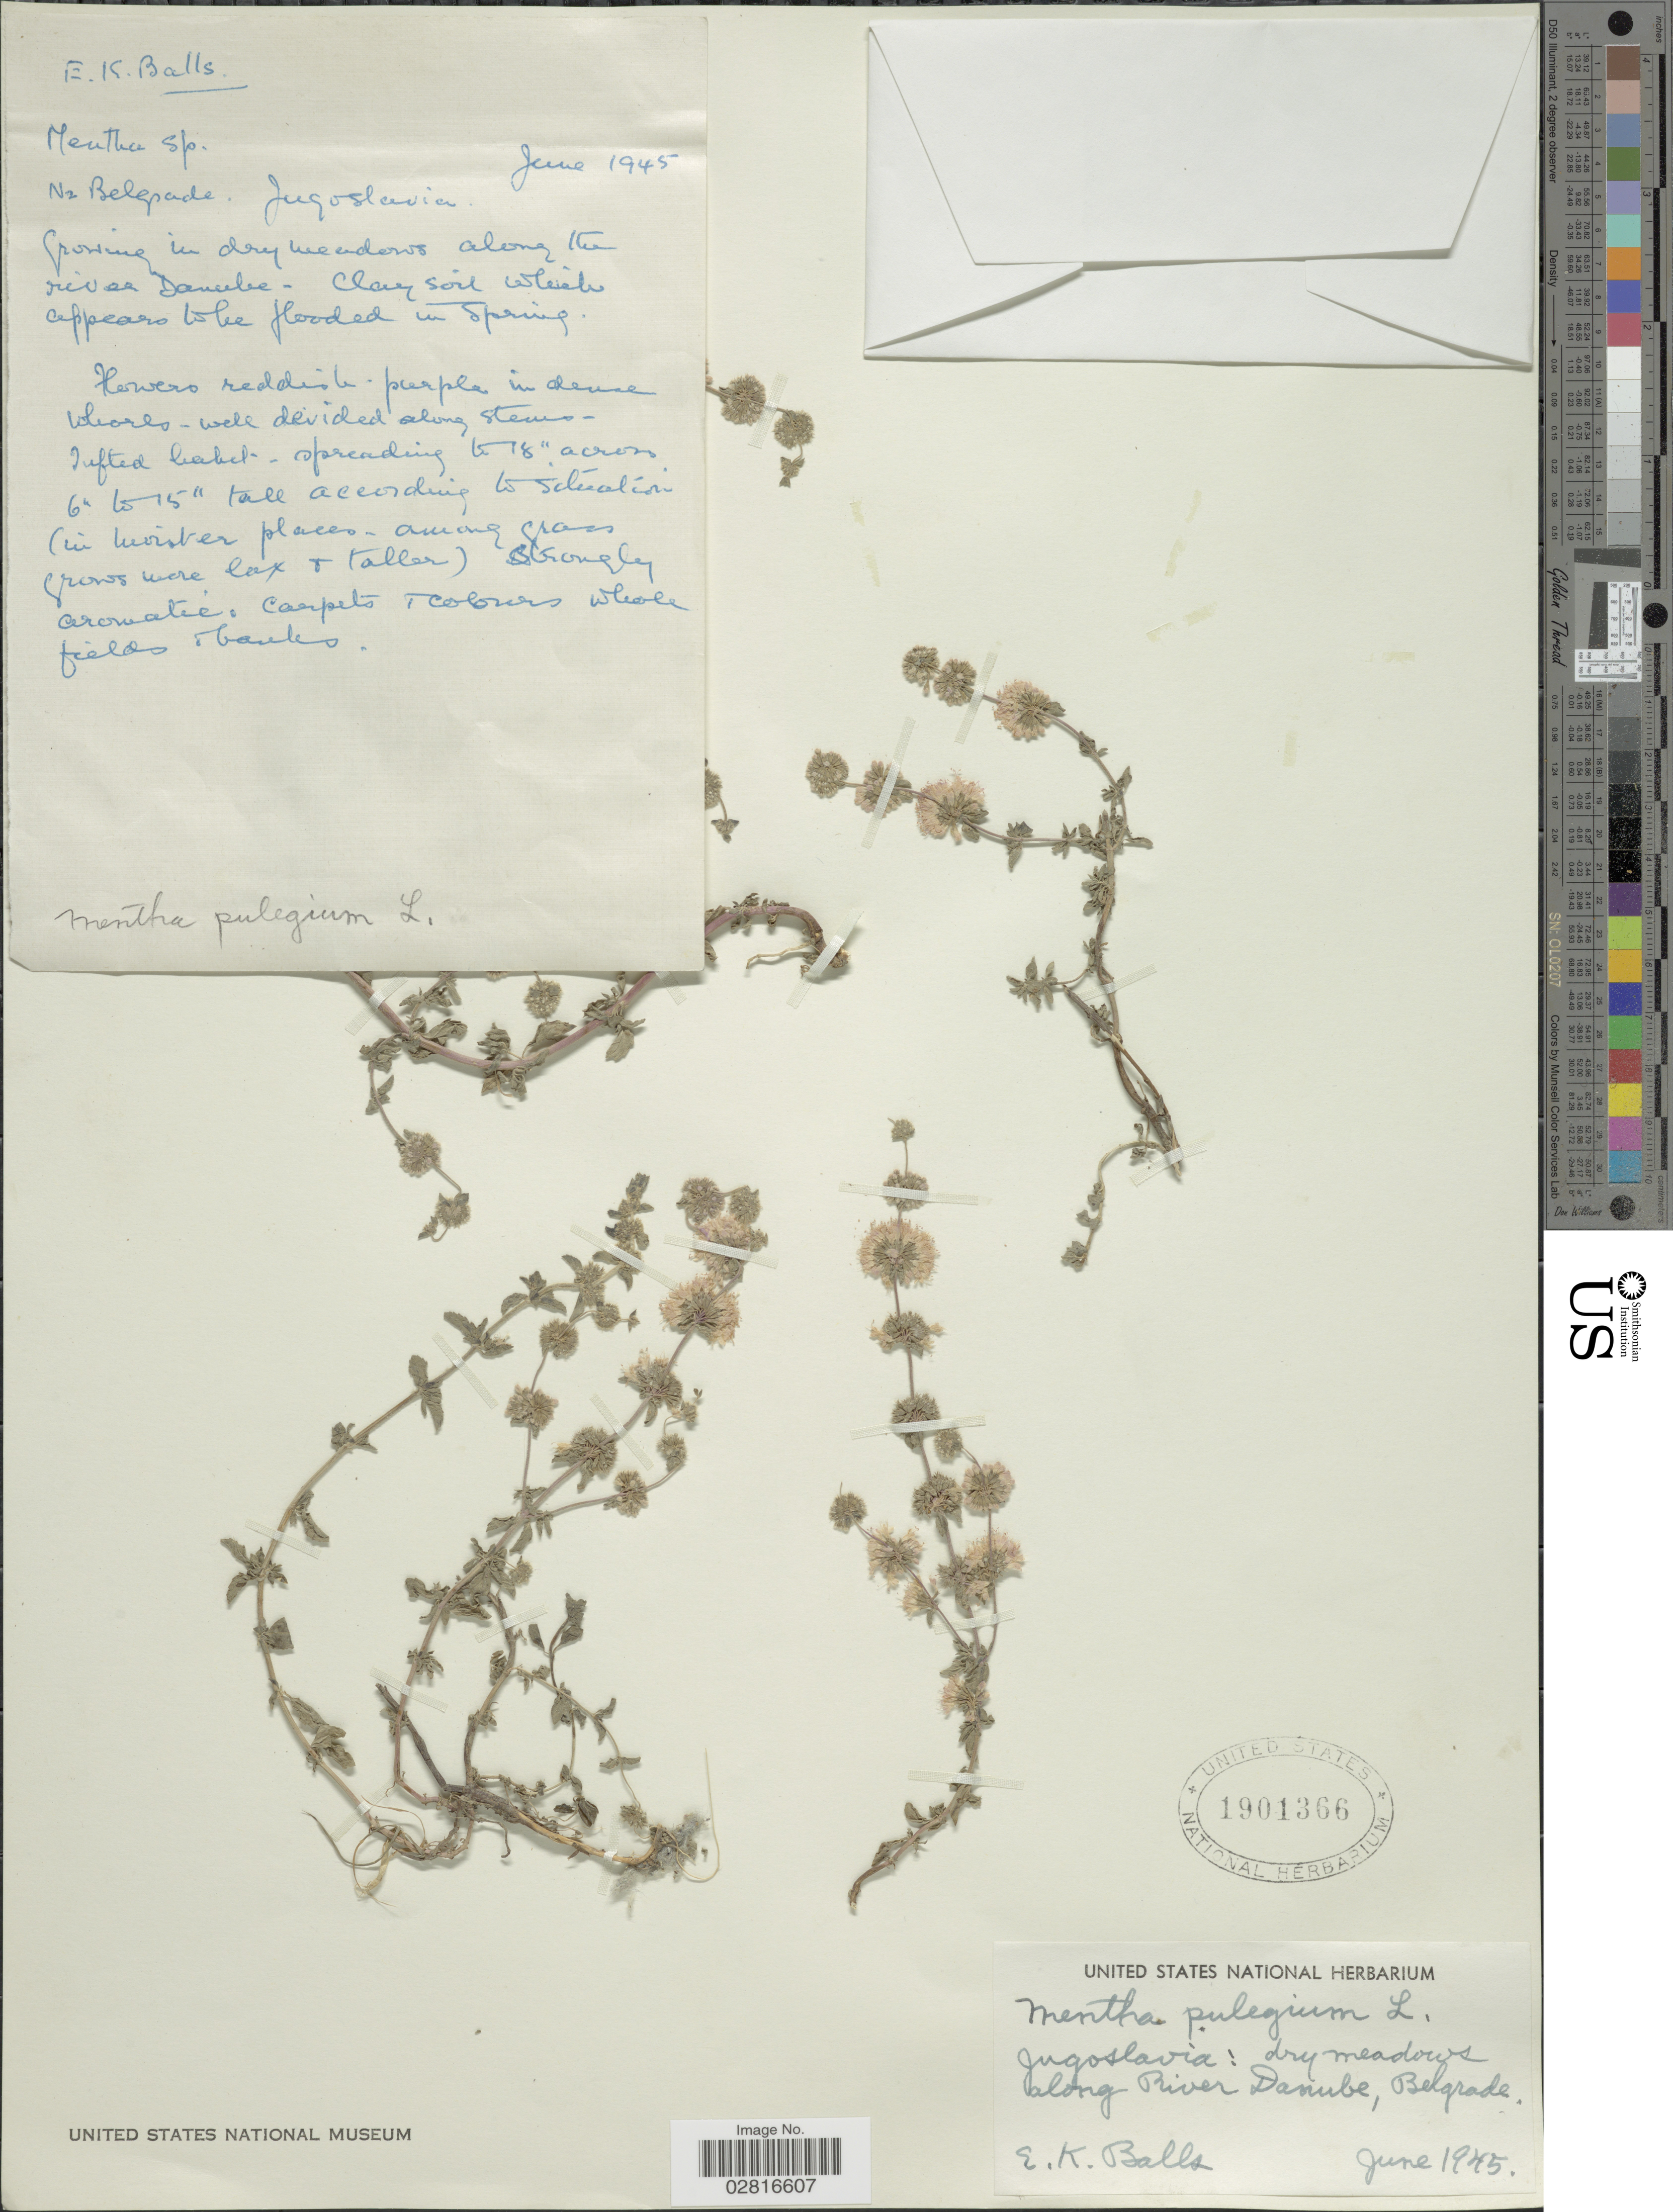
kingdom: Plantae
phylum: Tracheophyta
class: Magnoliopsida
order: Lamiales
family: Lamiaceae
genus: Mentha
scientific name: Mentha pulegium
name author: L.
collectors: E. K. Balls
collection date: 1945-06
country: Serbia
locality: Dry meadows along River Dasiube [interpreted], Belgrade.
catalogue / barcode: US 1901366